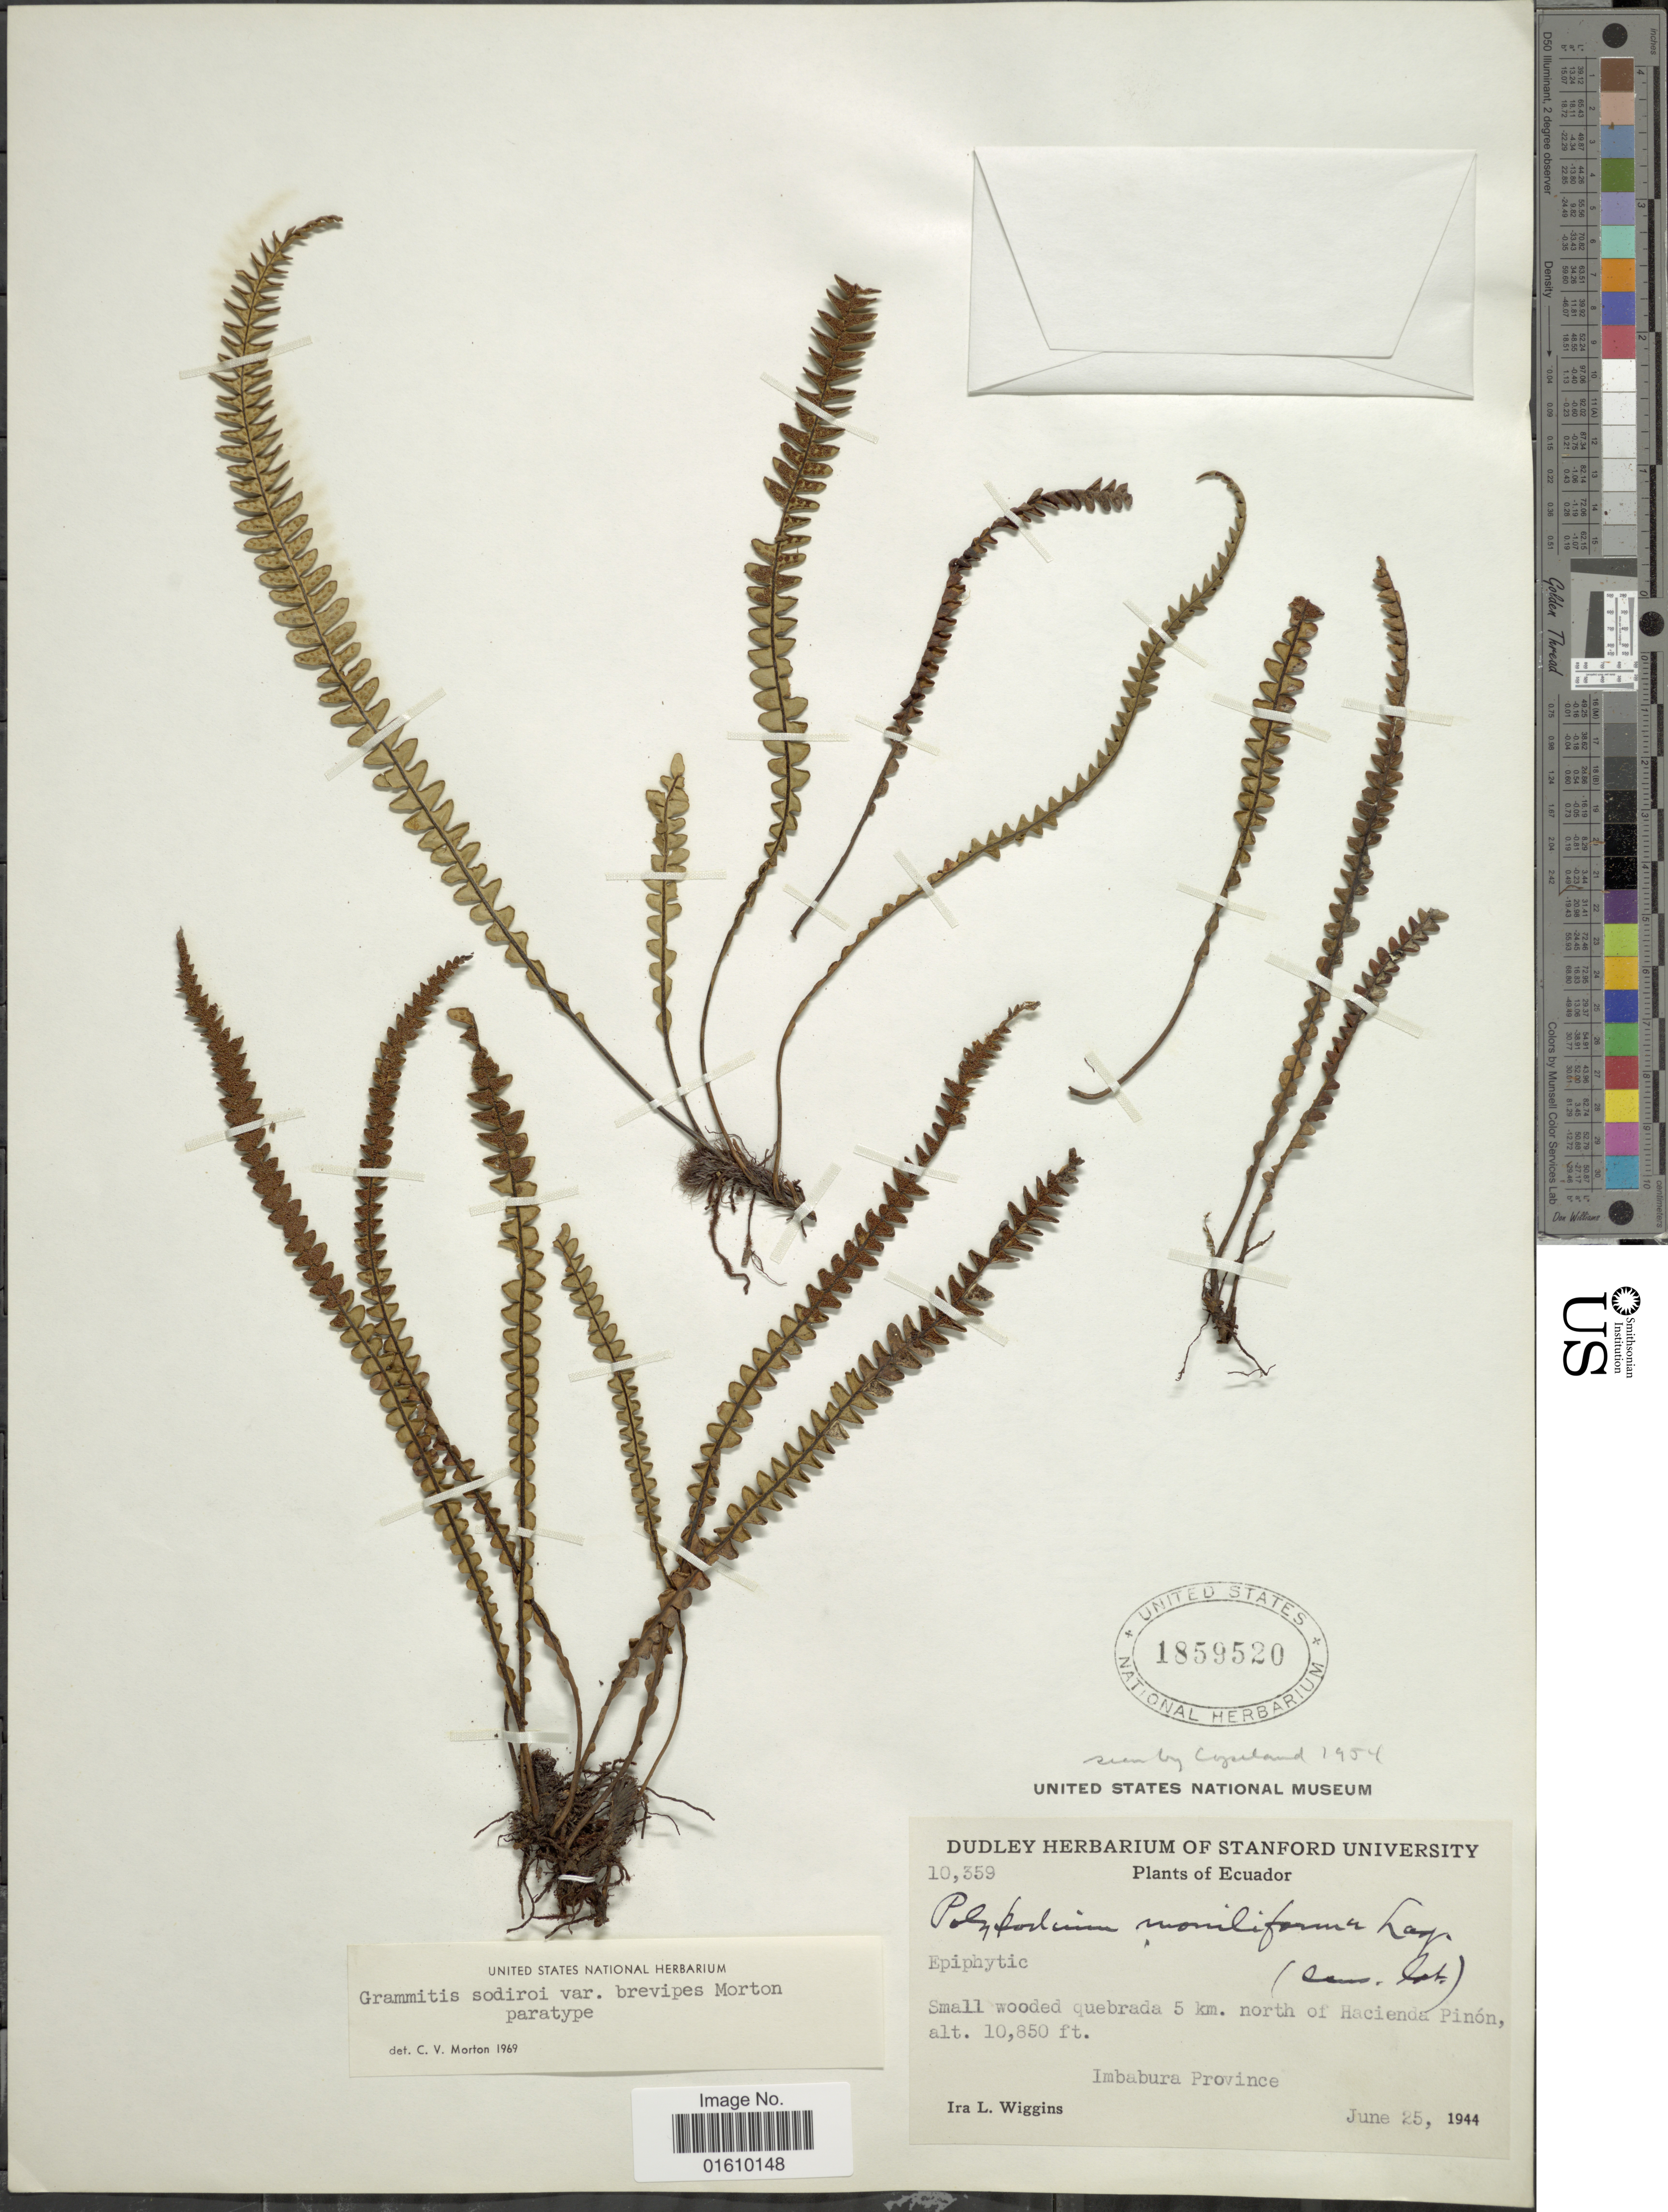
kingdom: Plantae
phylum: Tracheophyta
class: Polypodiopsida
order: Polypodiales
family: Polypodiaceae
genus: Melpomene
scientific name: Melpomene sodiroi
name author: (Christ & Rosenst.) A.R. Sm. & R.C. Moran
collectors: I. L. Wiggins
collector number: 10359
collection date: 1944-06-25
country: Ecuador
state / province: Imbabura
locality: Small wooded quebrada 5 km. north of Hacienda Pinón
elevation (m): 3307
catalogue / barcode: US 1859520